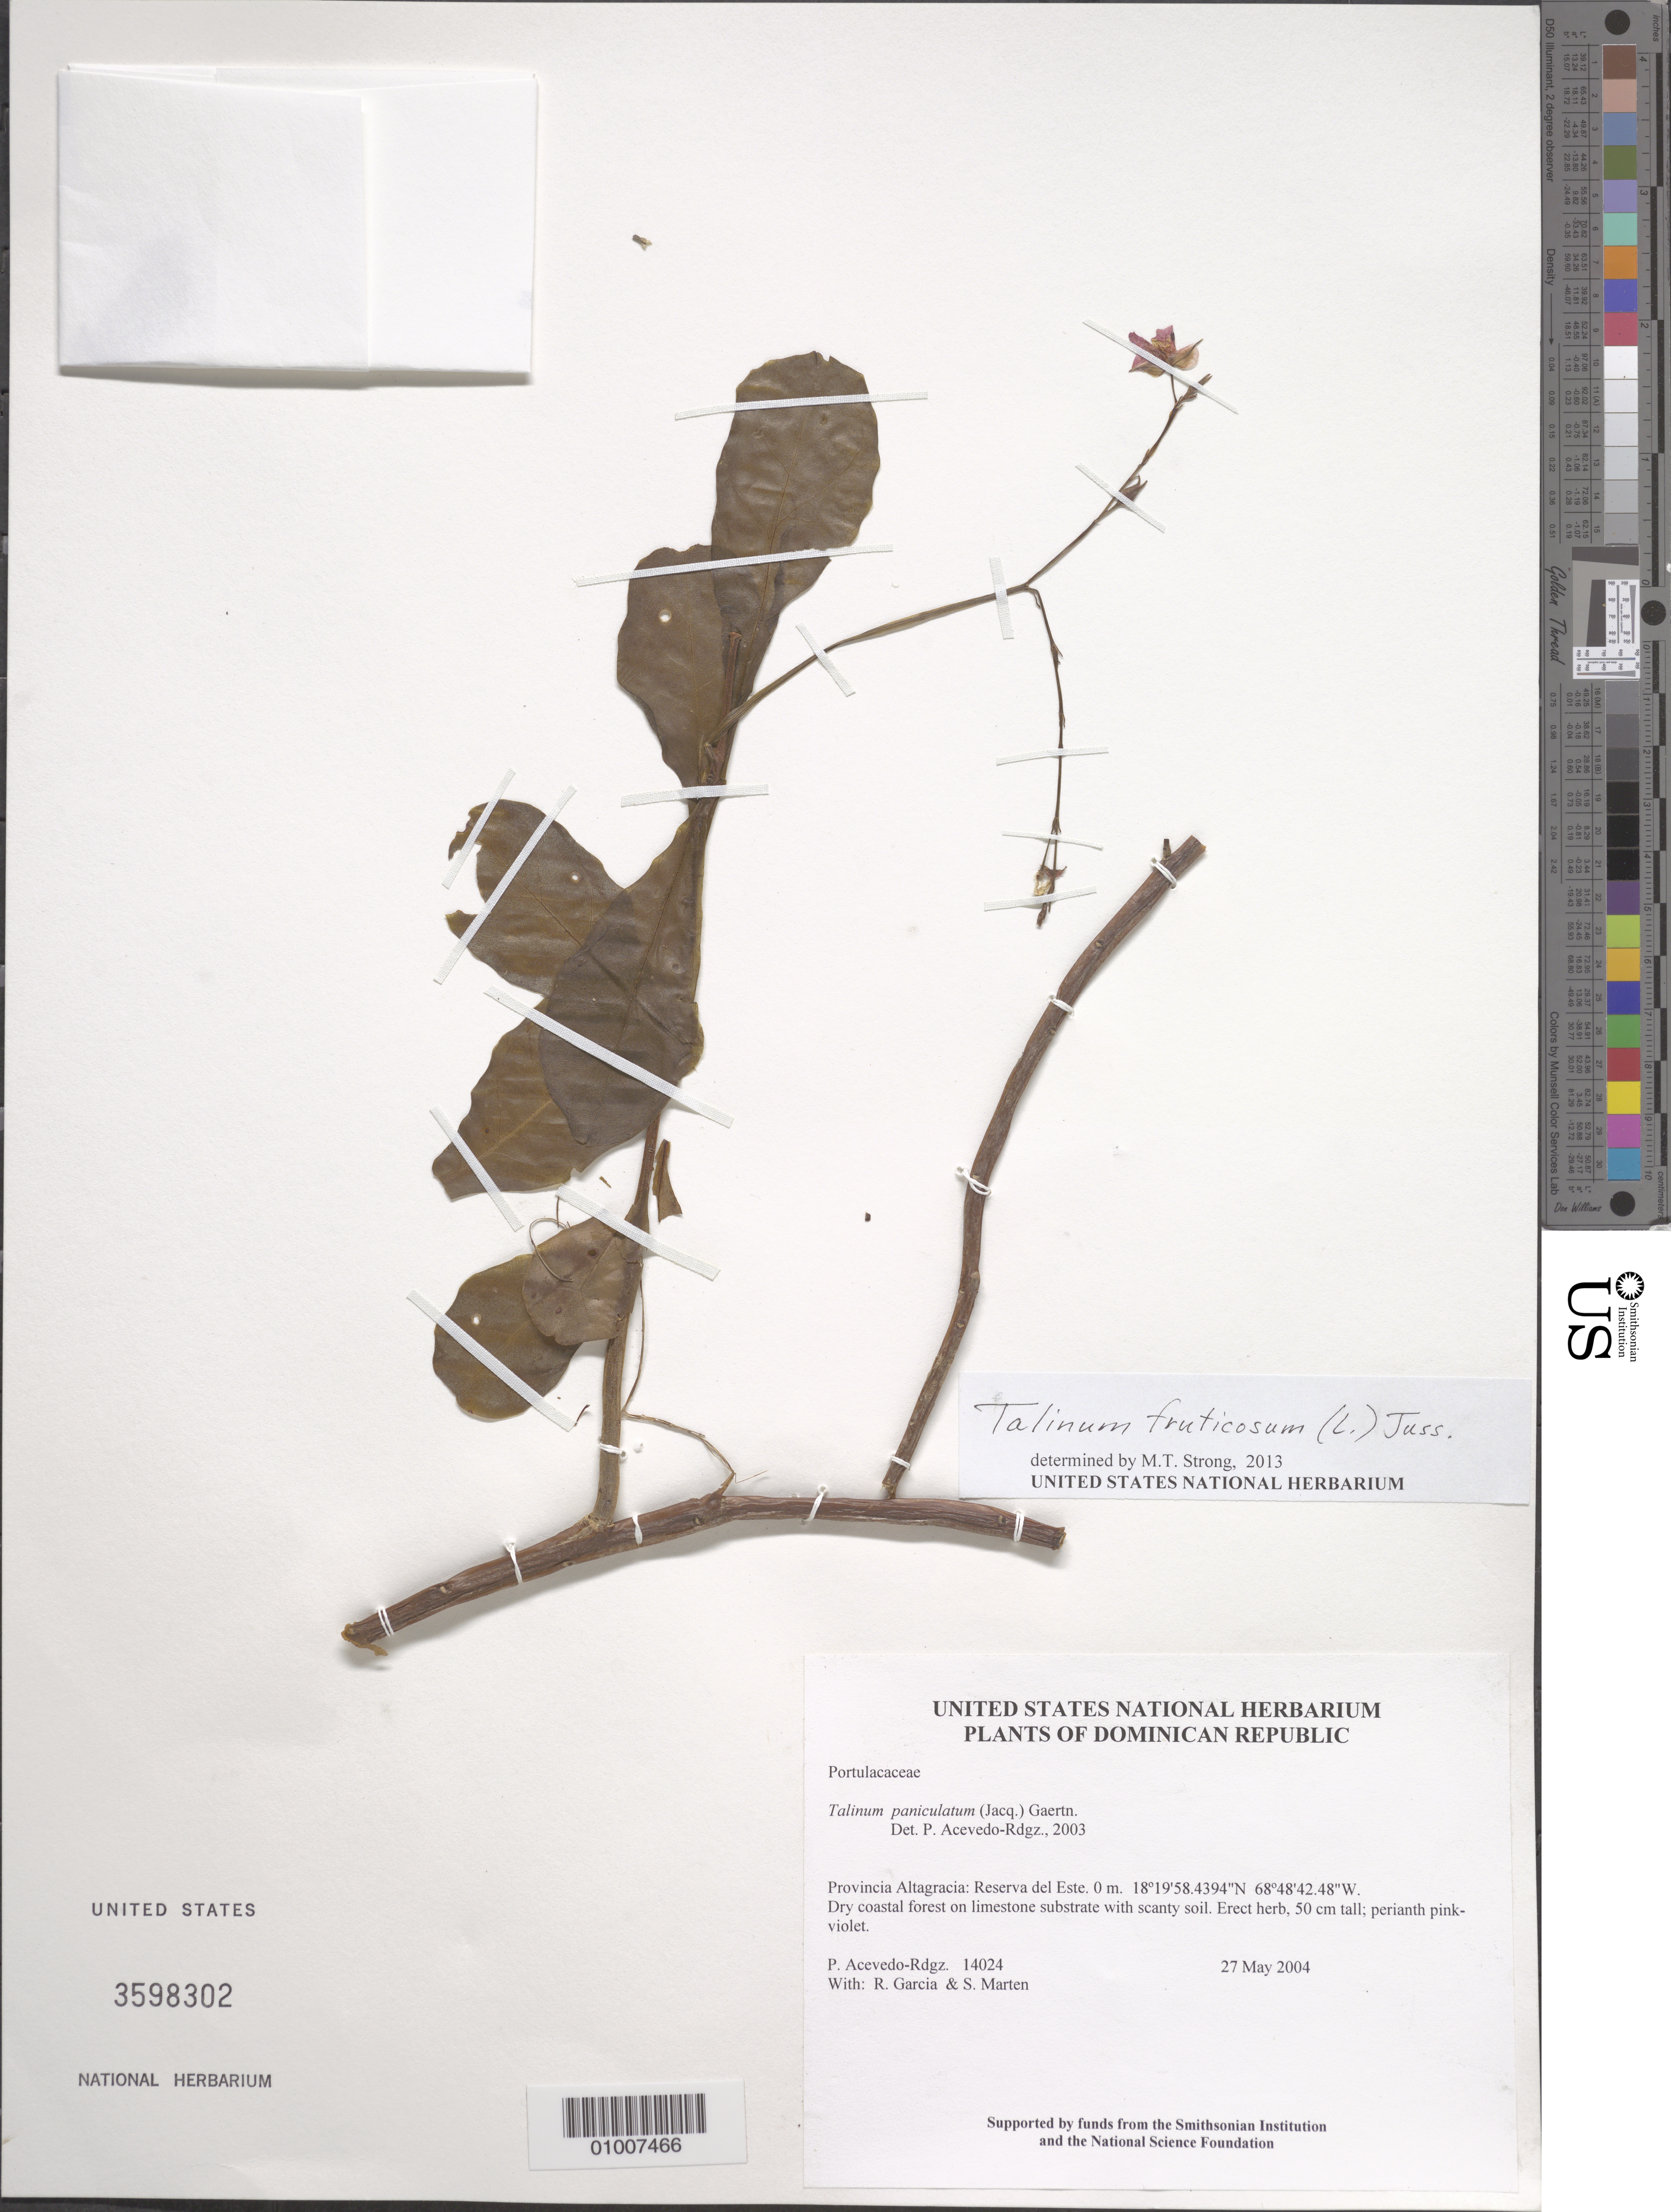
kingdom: Plantae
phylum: Tracheophyta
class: Magnoliopsida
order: Caryophyllales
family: Talinaceae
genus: Talinum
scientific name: Talinum fruticosum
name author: (L.) Juss.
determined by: Strong, M. T., (US), Smithsonian Institution - National Museum of Natural History (UNITED STATES)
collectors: P. Acevedo-Rodr., R. G. García & S. Marten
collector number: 14024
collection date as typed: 27 May 2004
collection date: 2004-05-27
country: Dominican Republic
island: Hispaniola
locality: Provincia Altagracia: Reserva del Este.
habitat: Dry coastal forest on limestone substrate with scanty soil.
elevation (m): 0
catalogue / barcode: US 3598302